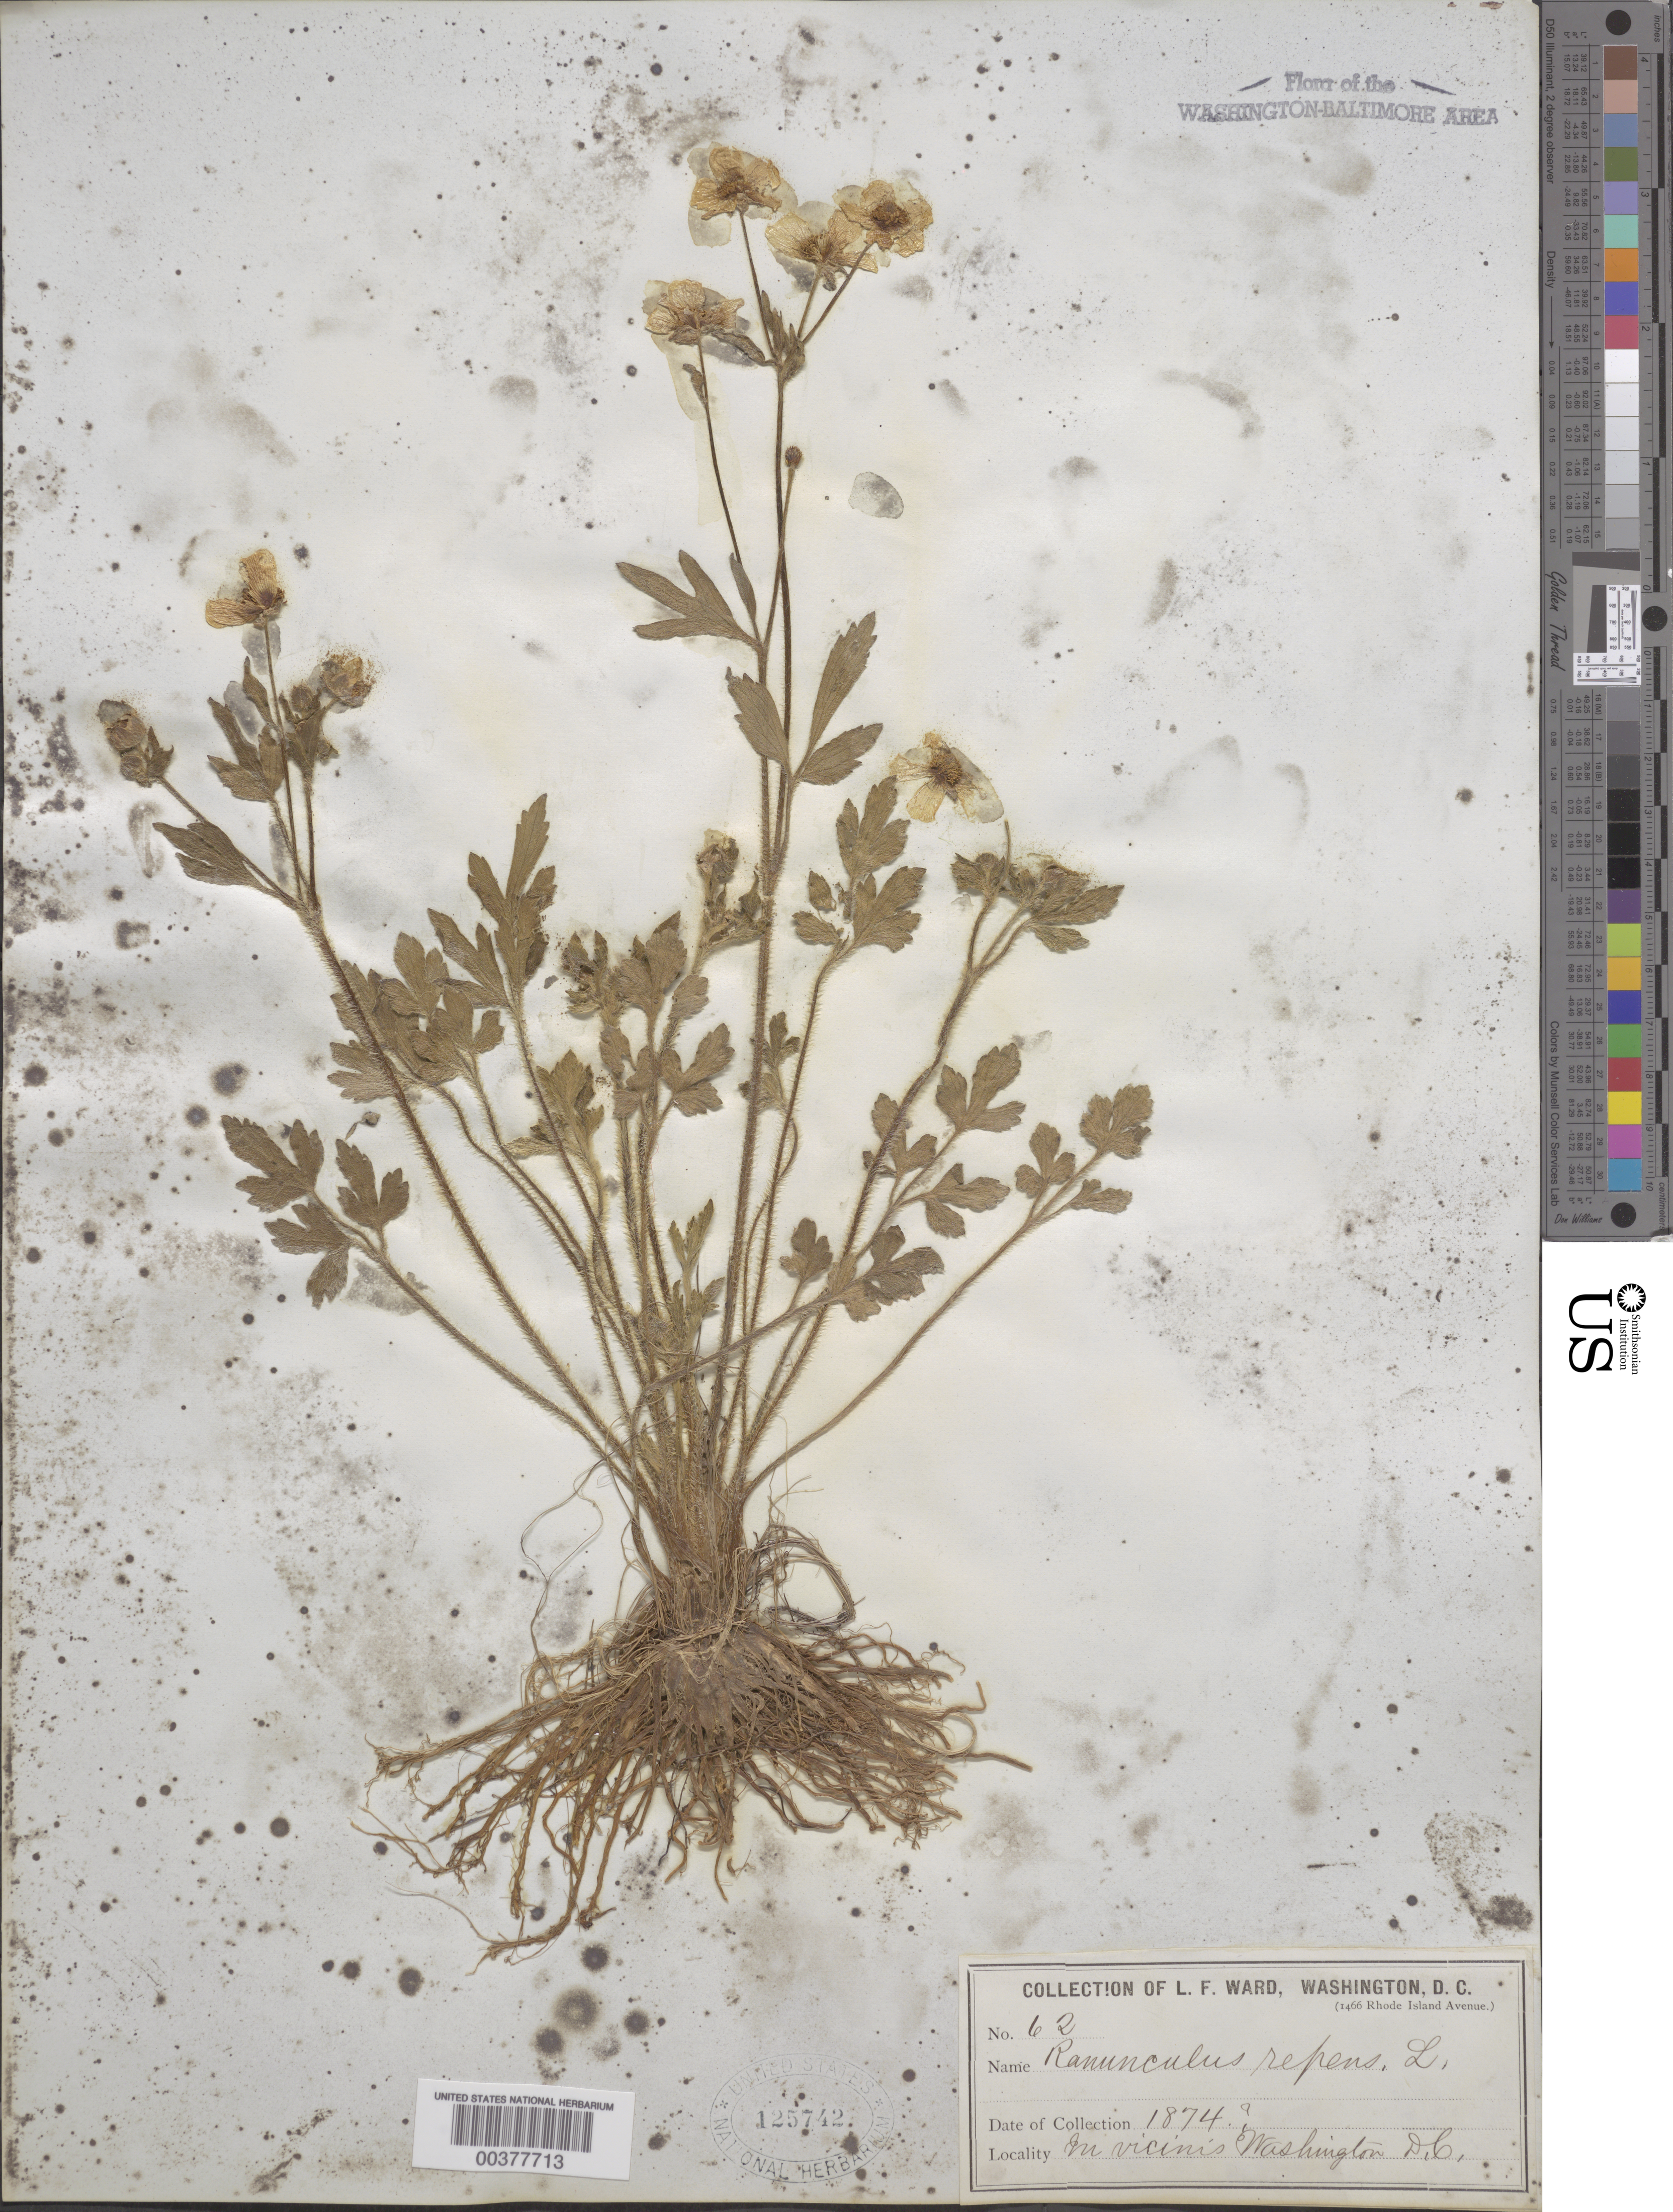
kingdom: Plantae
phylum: Tracheophyta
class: Magnoliopsida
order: Ranunculales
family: Ranunculaceae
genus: Ranunculus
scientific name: Ranunculus hispidus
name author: Michx.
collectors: L. F. Ward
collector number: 62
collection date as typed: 1874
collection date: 1874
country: United States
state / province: District of Columbia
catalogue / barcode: US 125742